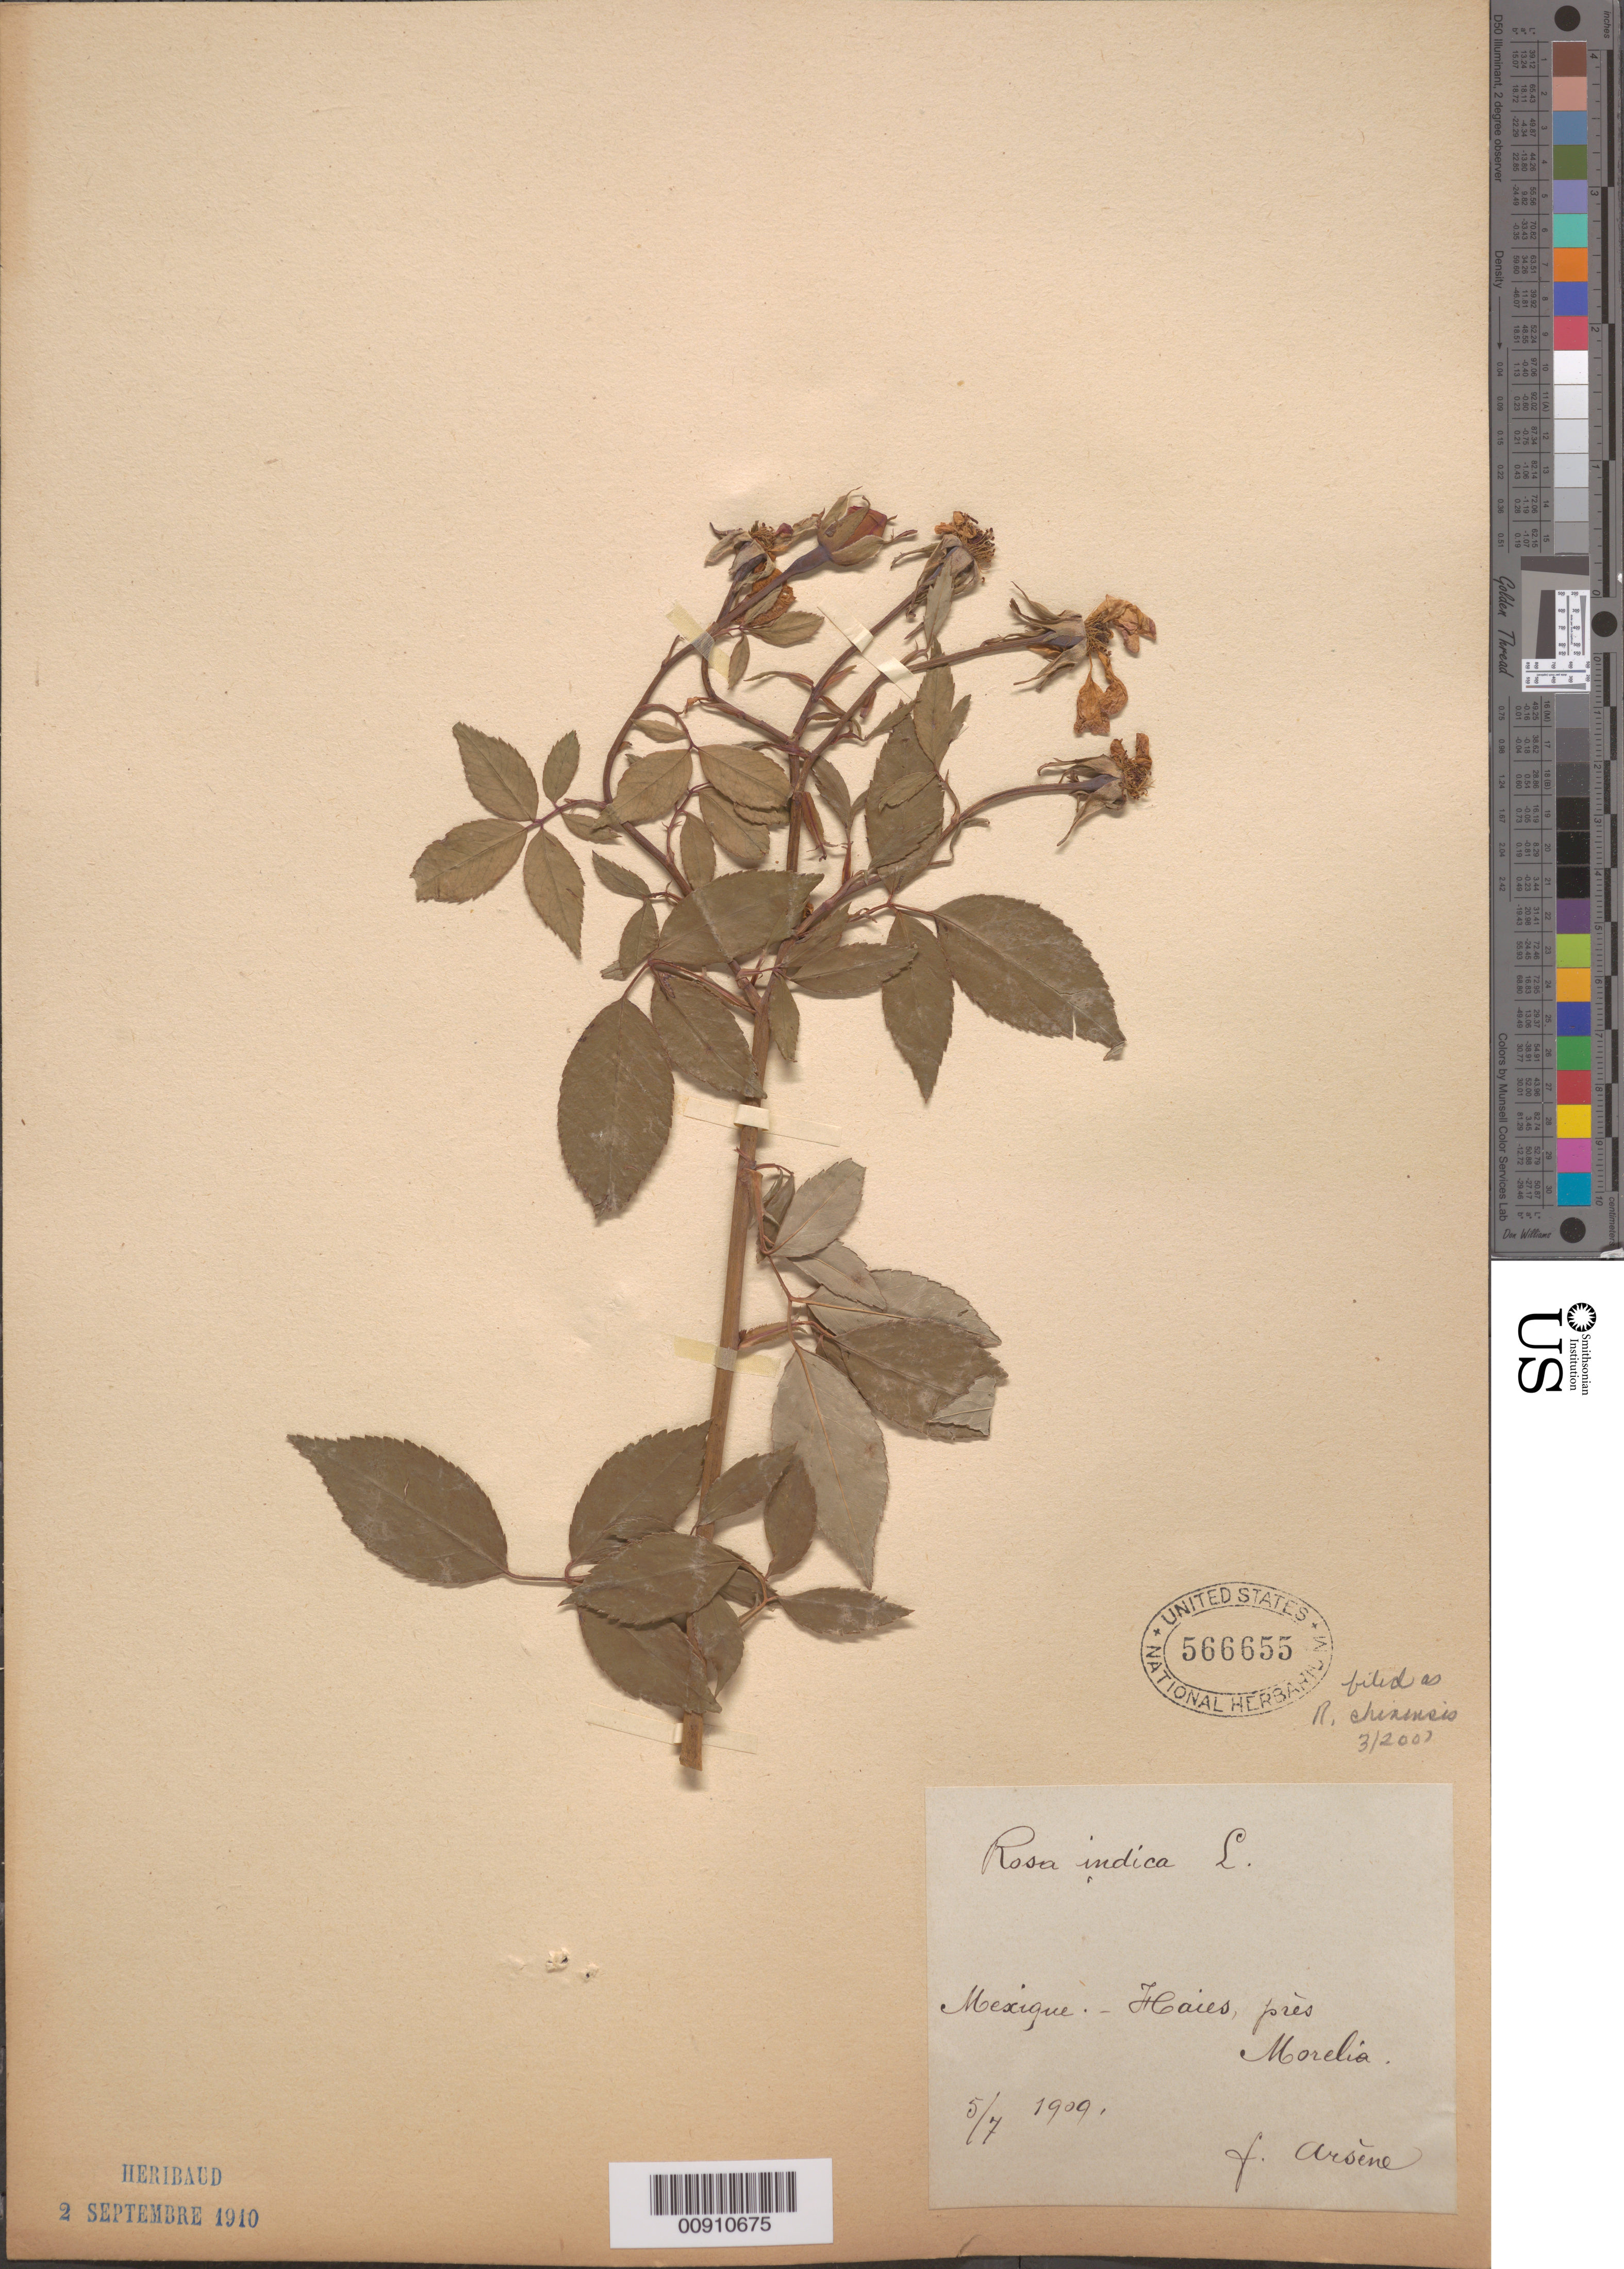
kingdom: Plantae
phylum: Tracheophyta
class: Magnoliopsida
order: Rosales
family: Rosaceae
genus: Rosa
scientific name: Rosa chinensis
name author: Jacq.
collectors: Bro. G. Arsène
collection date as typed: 05 Jul 1909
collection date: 1909-07-05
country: Mexico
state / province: Michoacán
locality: Haies, près Morelia.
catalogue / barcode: US 566655